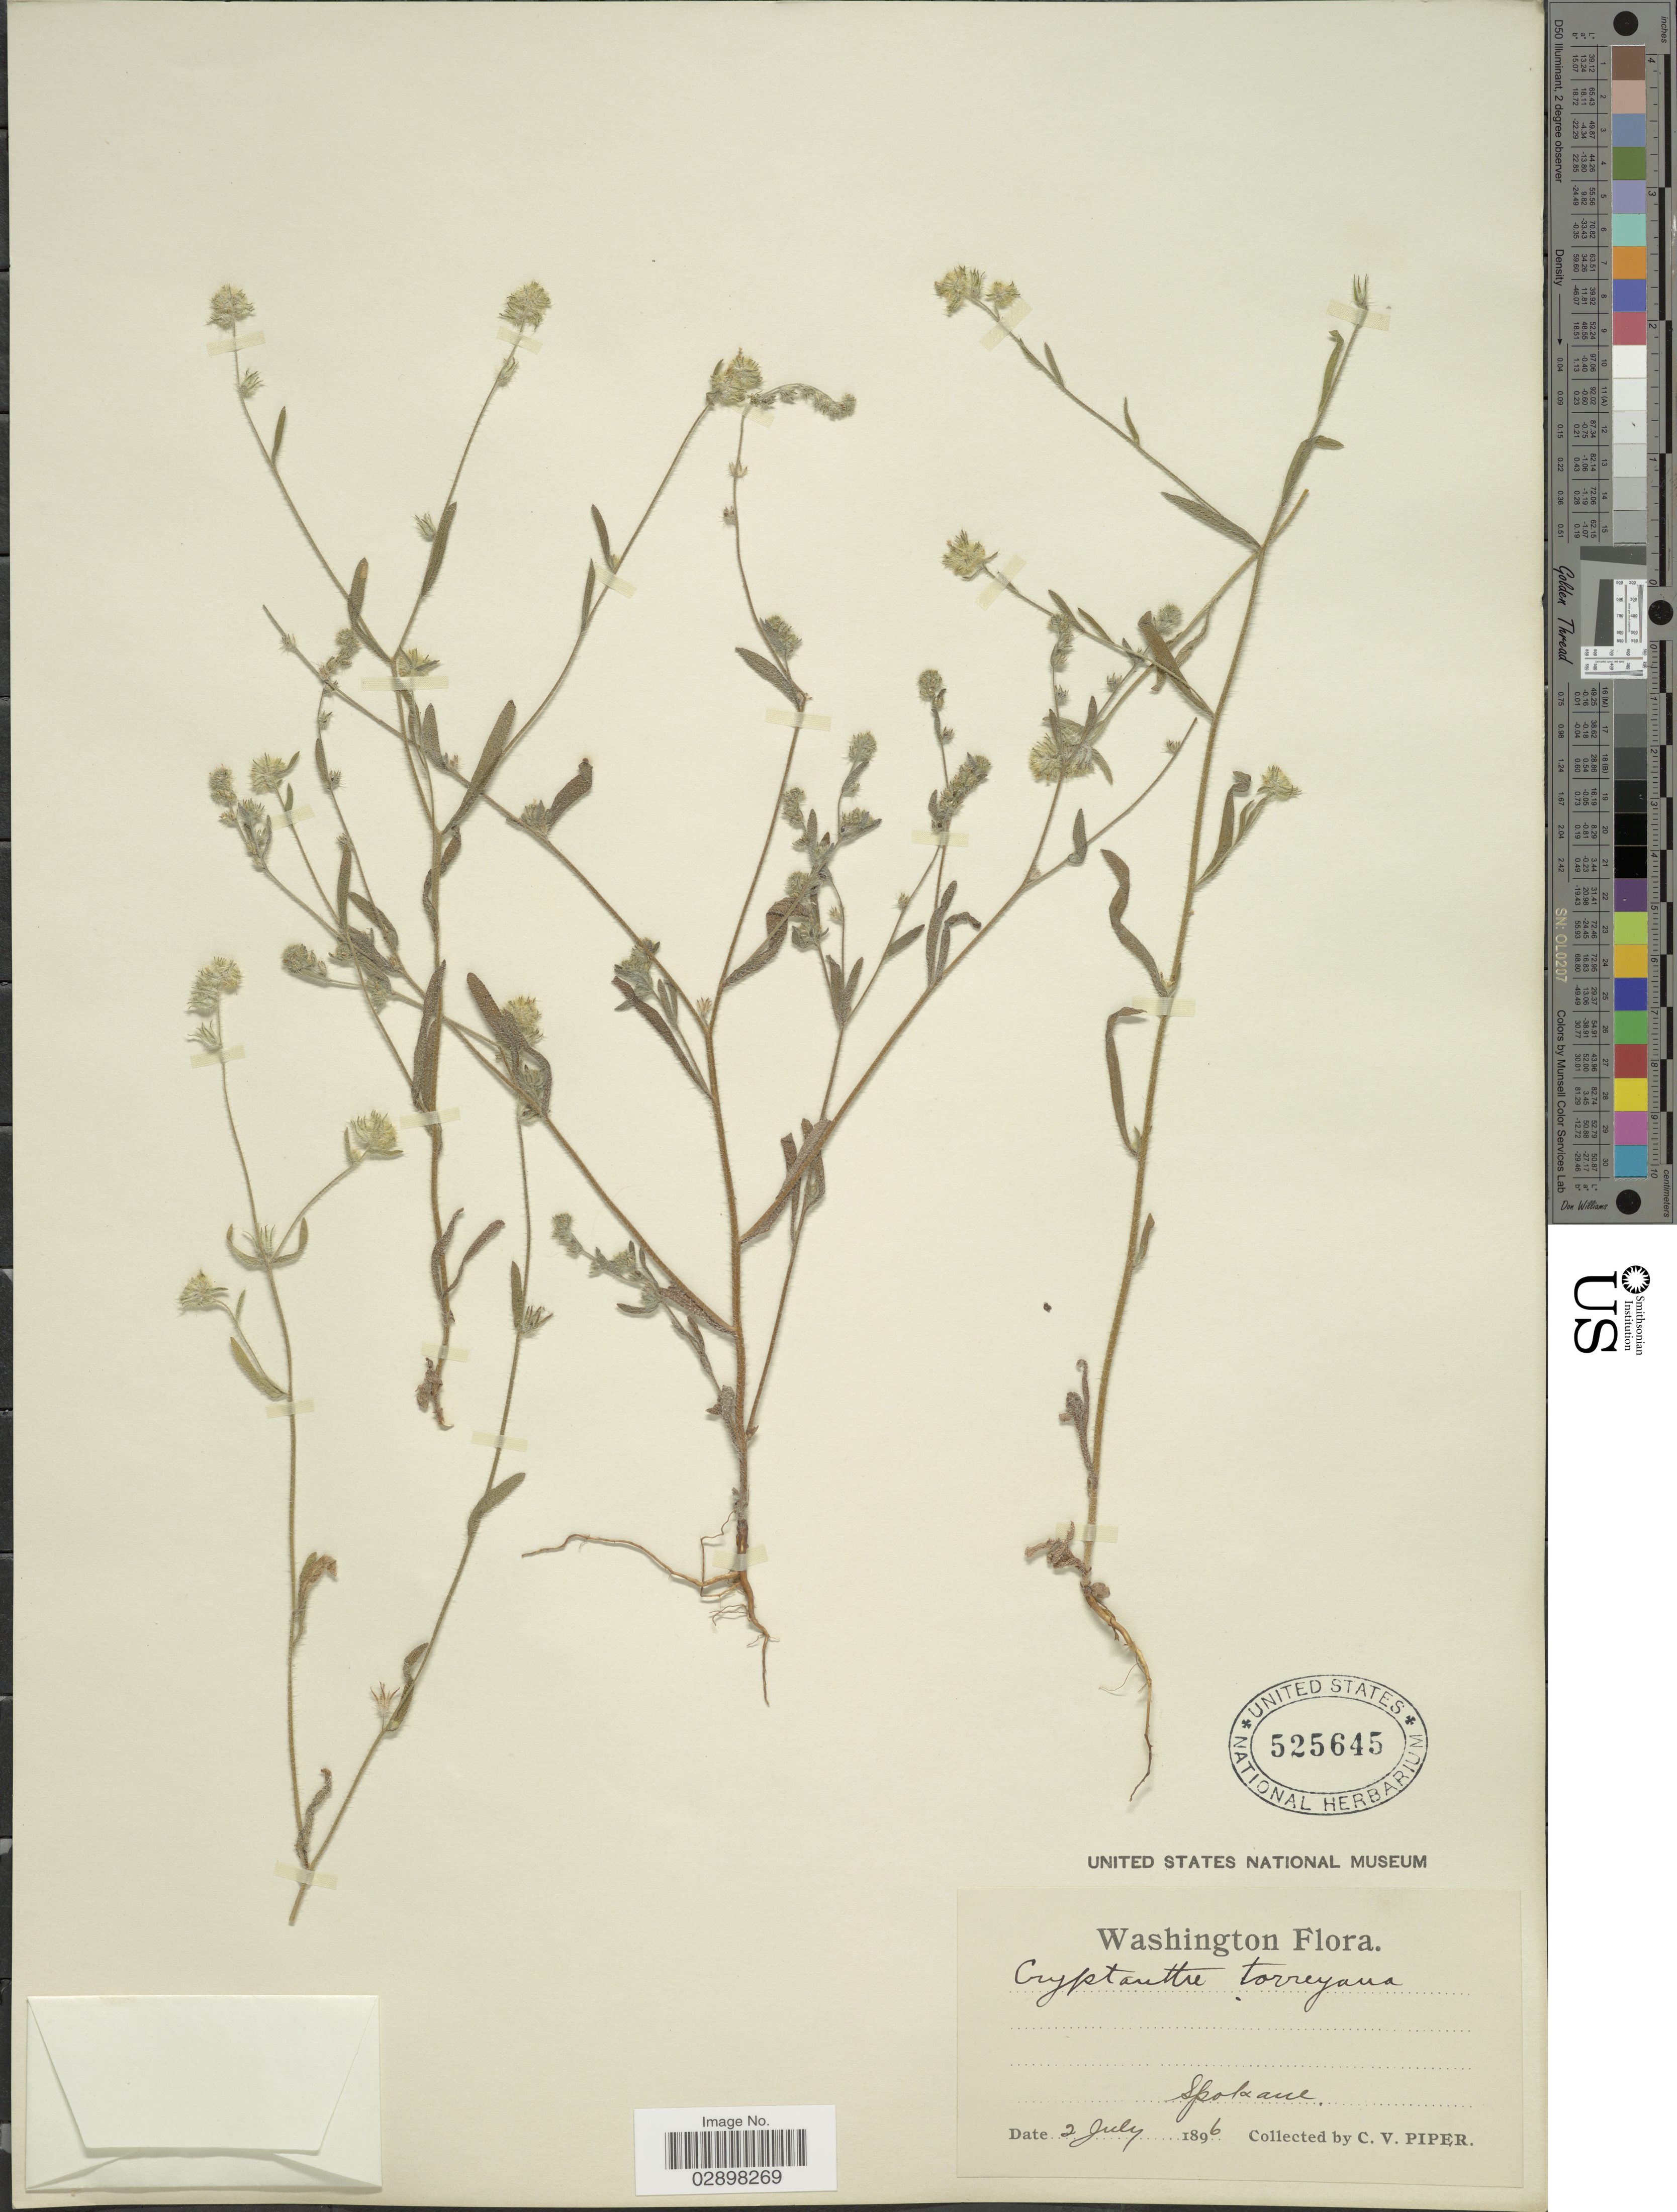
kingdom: Plantae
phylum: Tracheophyta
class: Magnoliopsida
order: Boraginales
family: Boraginaceae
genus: Cryptantha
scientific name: Cryptantha torreyana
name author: (A. Gray) S.W. Greene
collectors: C. V. Piper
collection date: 1896-07-02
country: United States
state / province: Washington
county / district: Spokane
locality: Spokane.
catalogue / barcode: US 525645